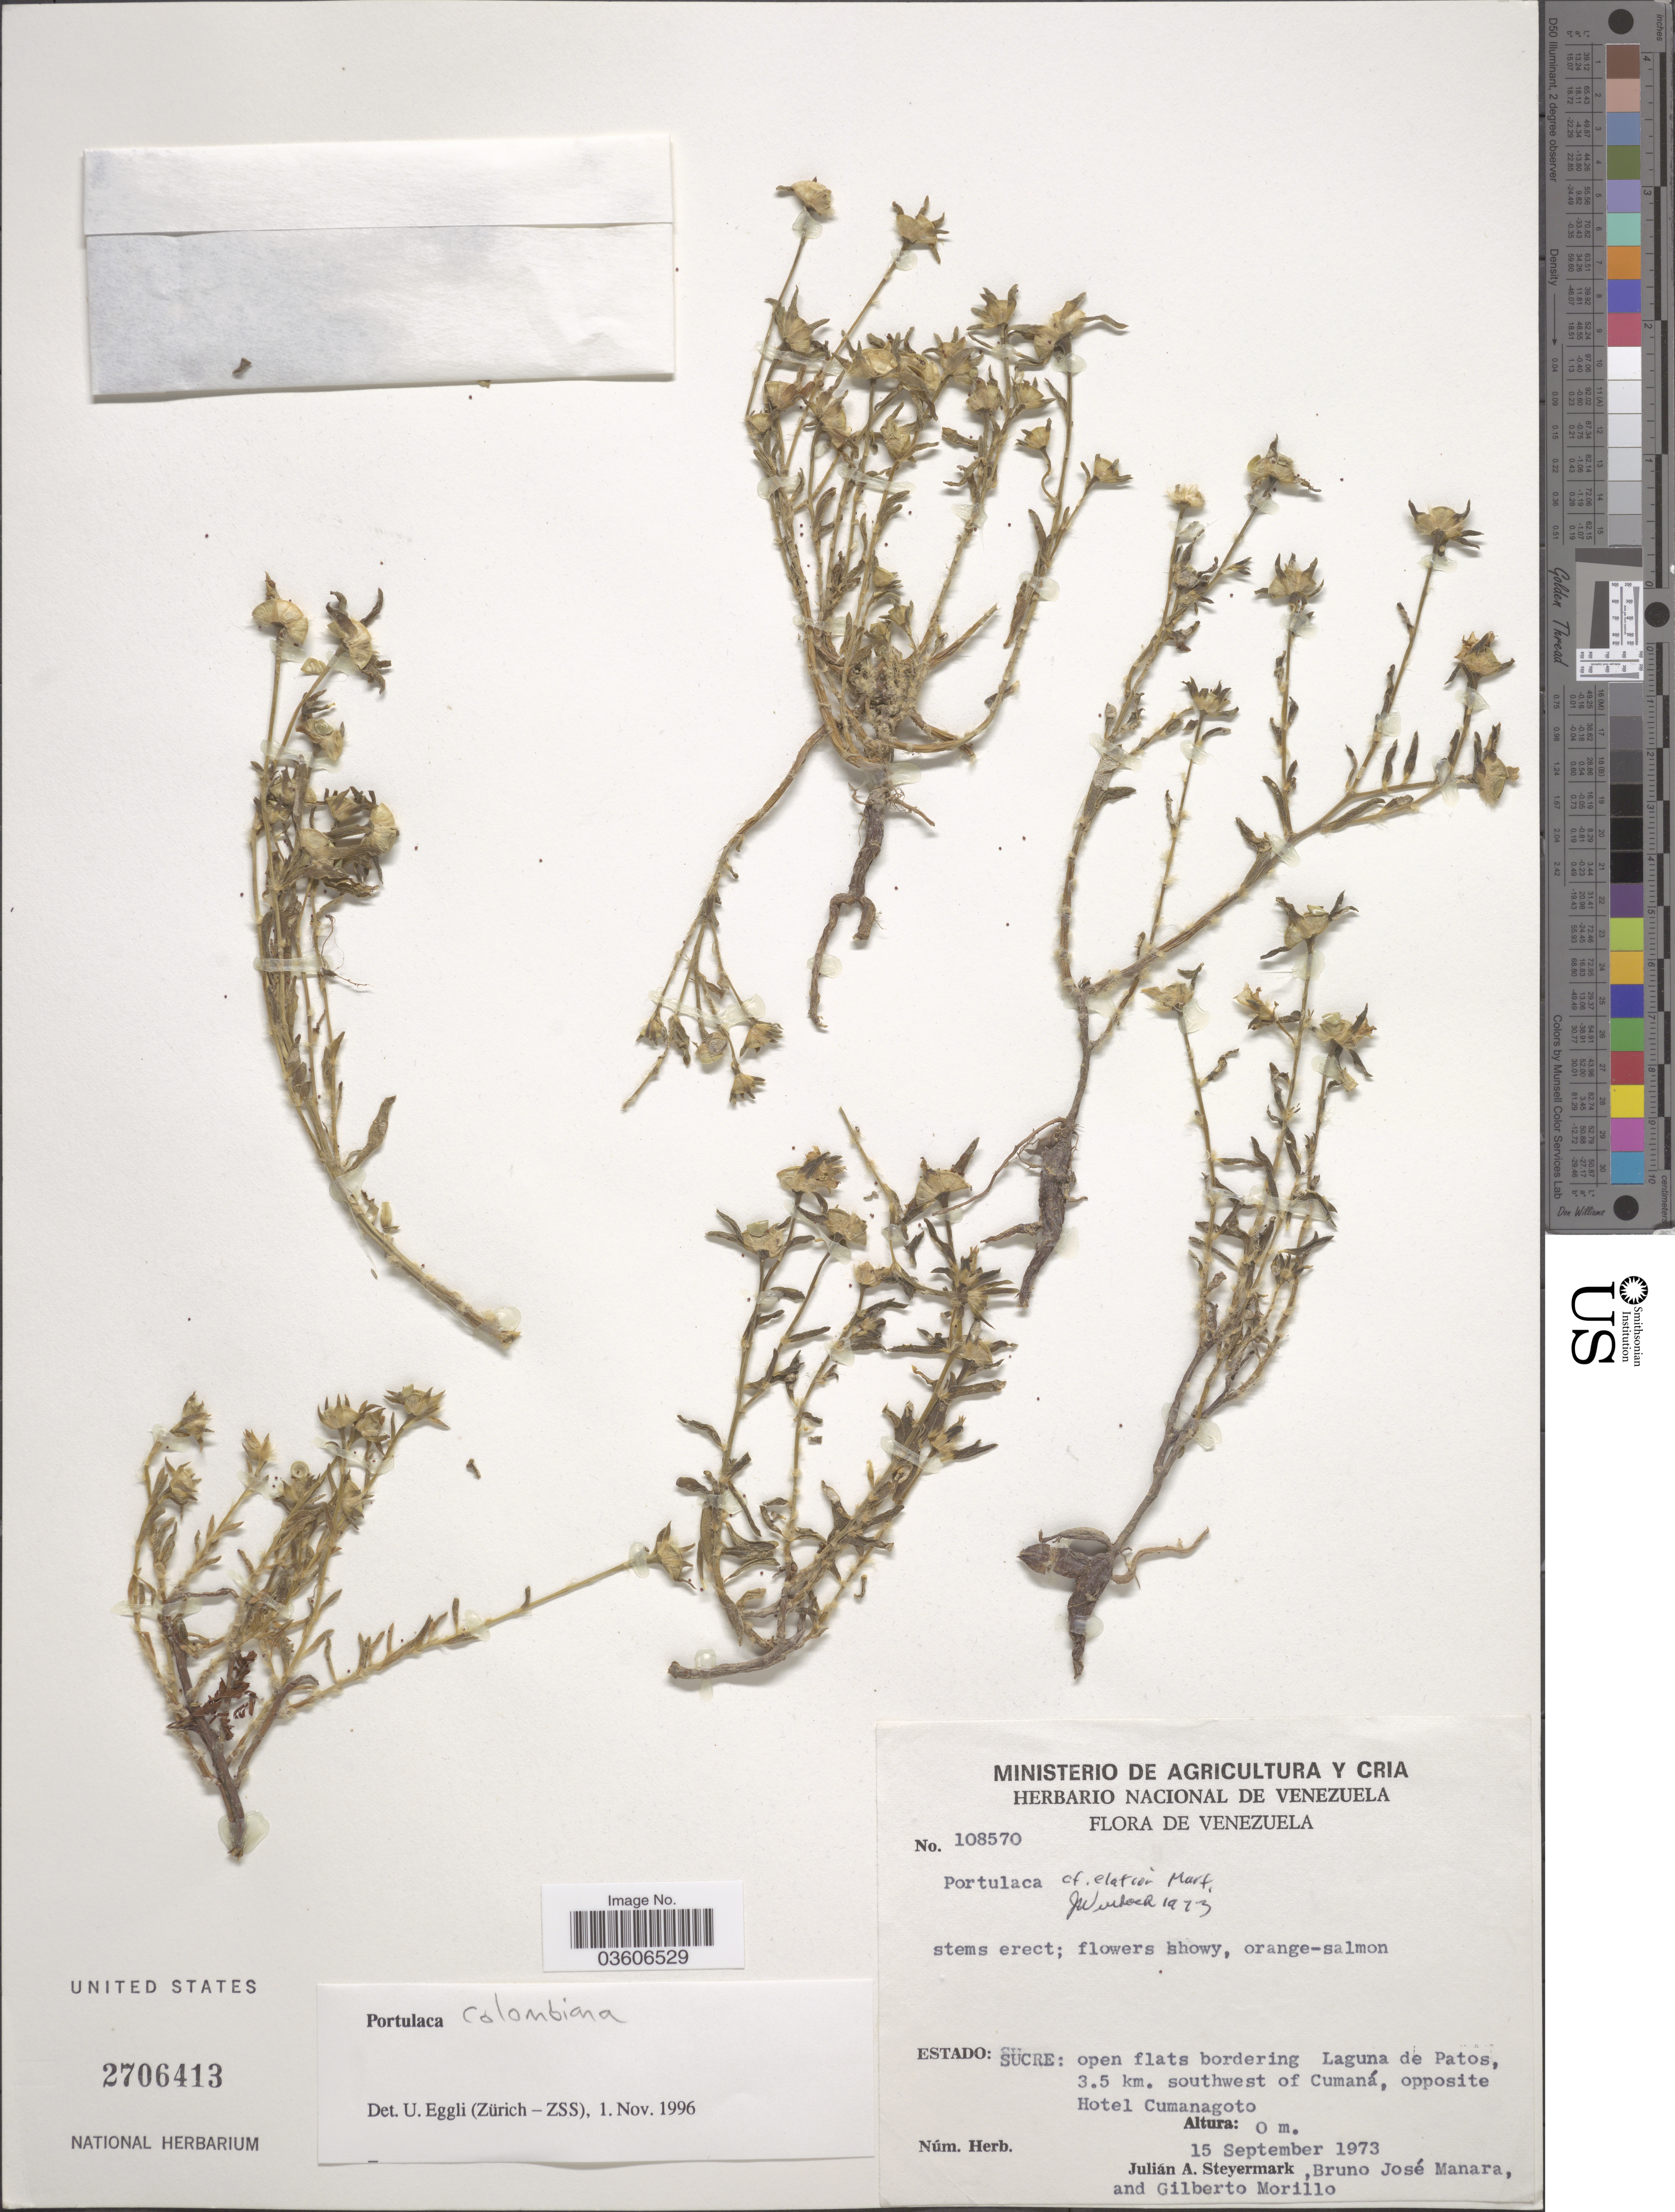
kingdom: Plantae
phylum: Tracheophyta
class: Magnoliopsida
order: Caryophyllales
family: Portulacaceae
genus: Portulaca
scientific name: Portulaca colombiana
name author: D. Legrand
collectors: J. Steyermark, B. Manara & G. N. Morillo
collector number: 108570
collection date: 1973-09-15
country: Venezuela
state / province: Sucre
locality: Open flats bordering Laguna de Patos, 3.5 km. southwest of Cumaná, opposite Hotel Cumanagoto.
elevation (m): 0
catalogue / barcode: US 2706413